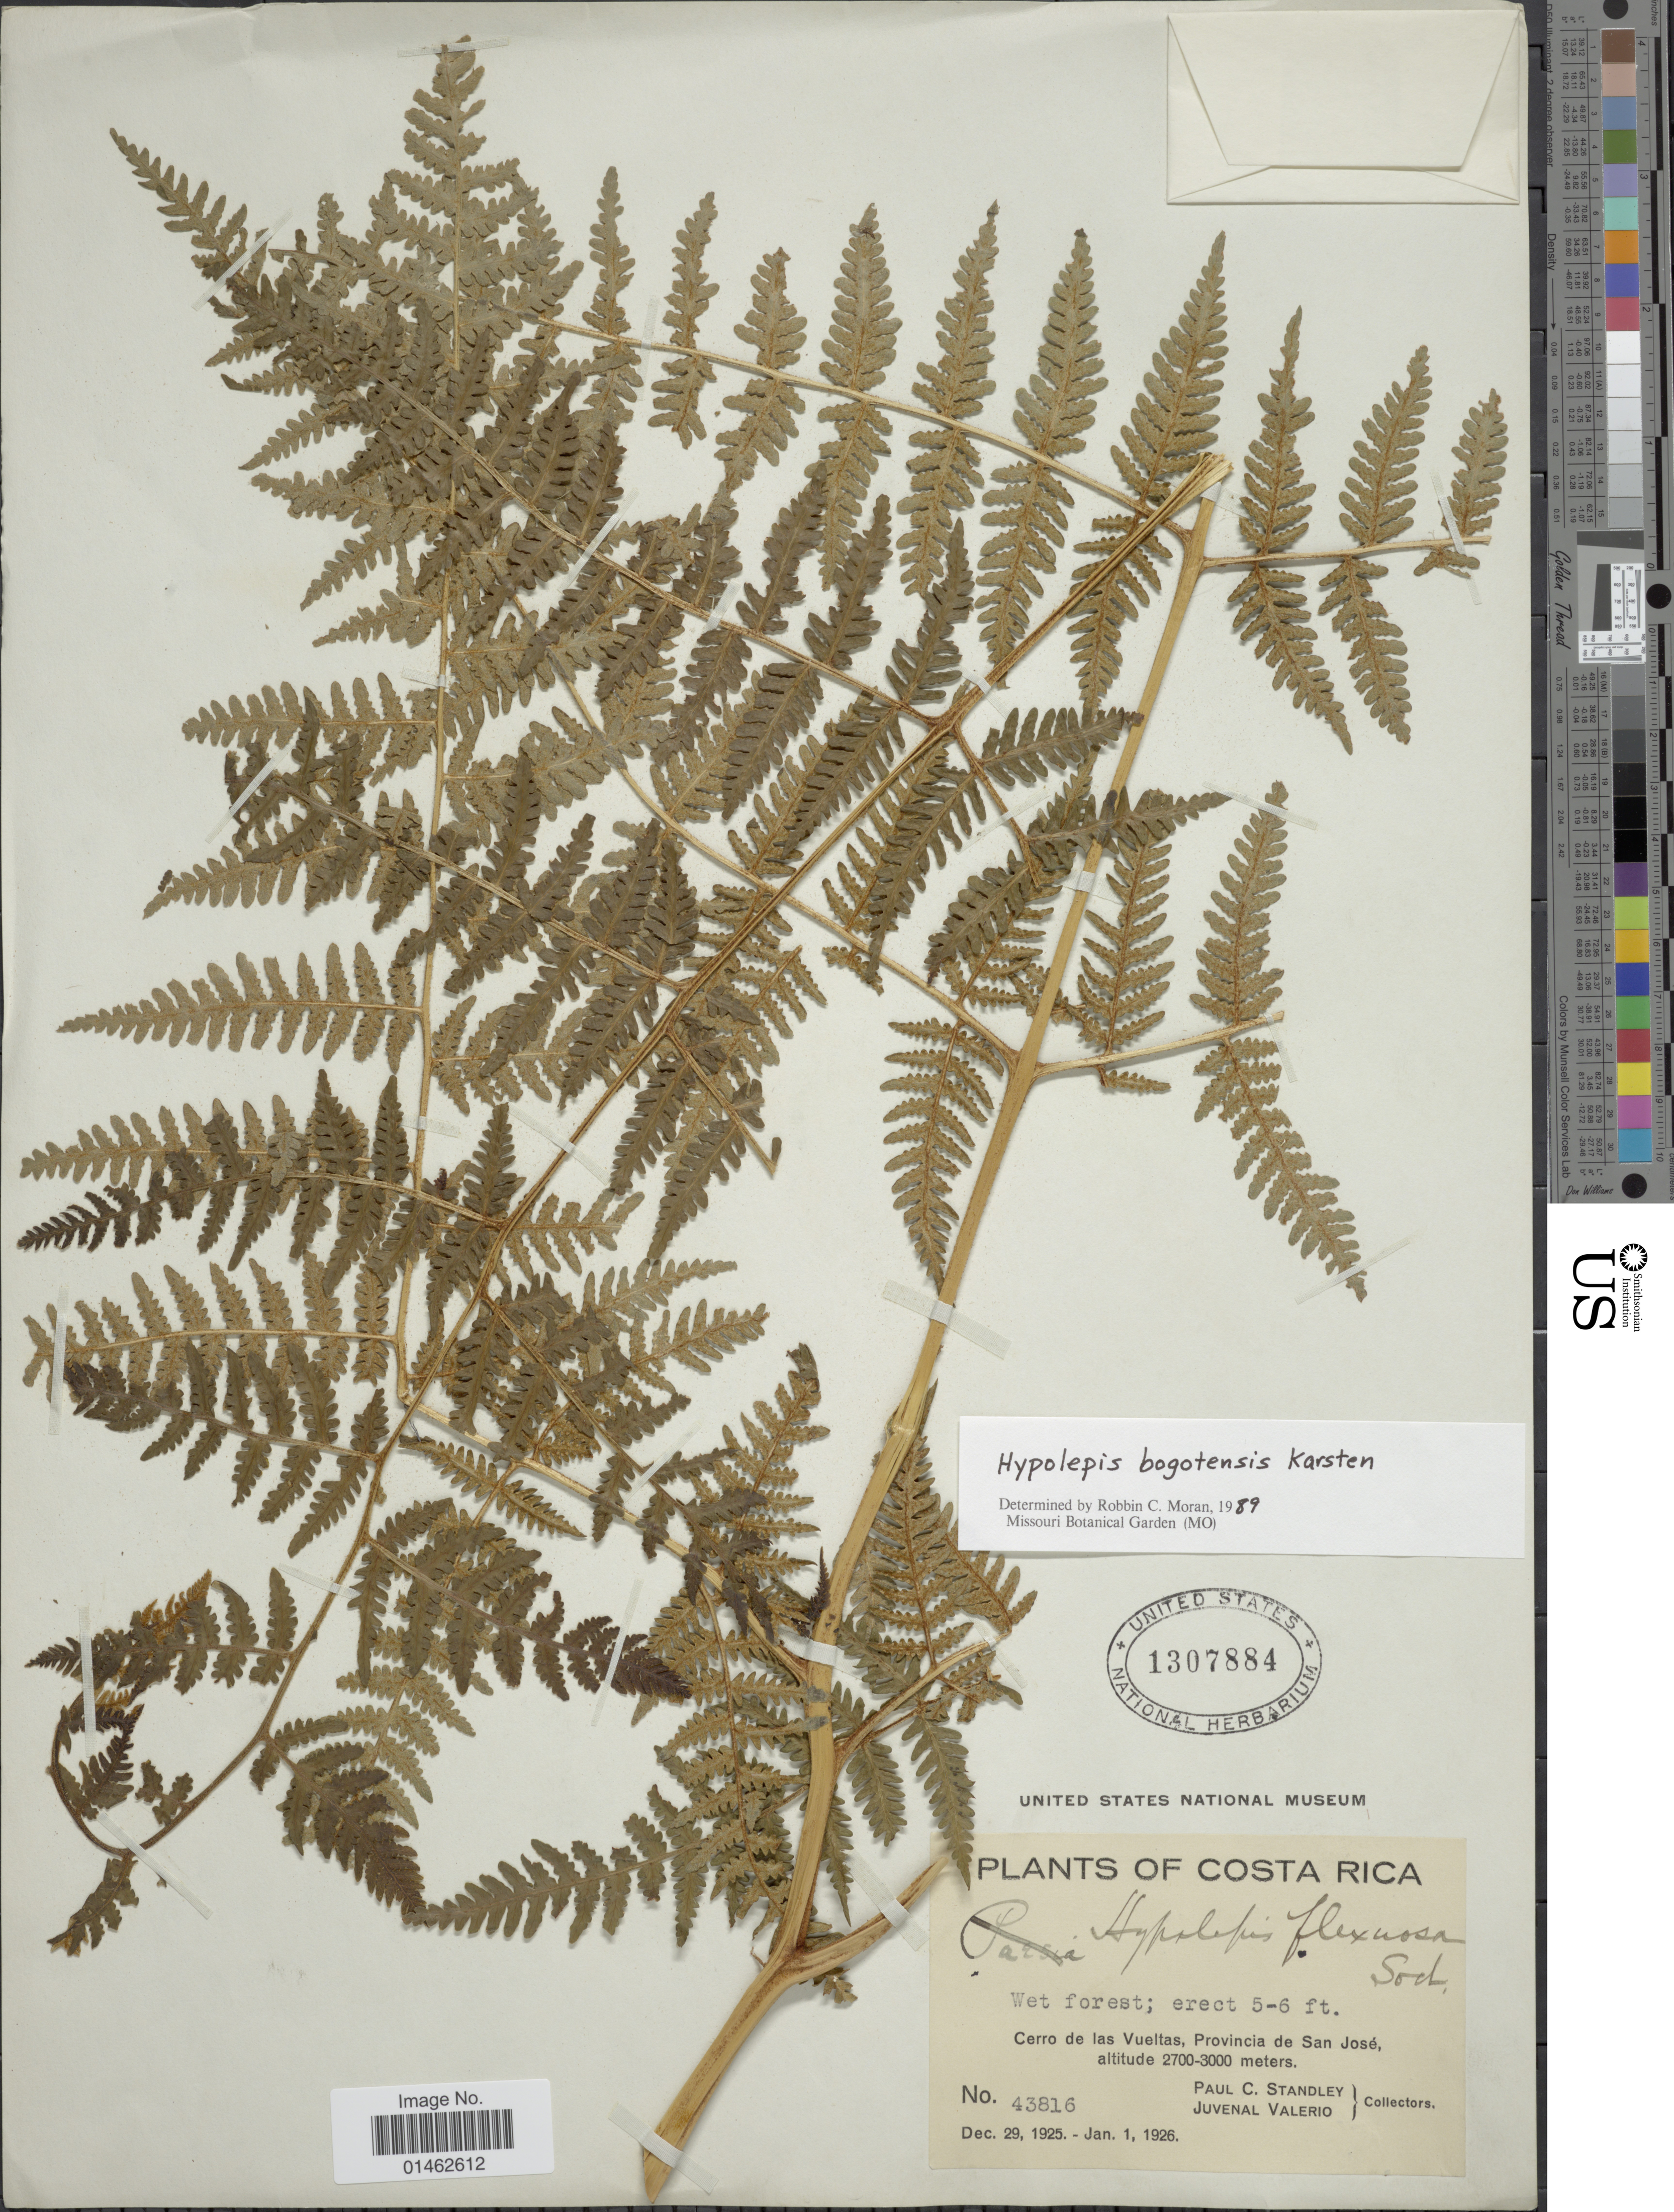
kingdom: Plantae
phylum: Tracheophyta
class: Polypodiopsida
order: Polypodiales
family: Dennstaedtiaceae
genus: Hypolepis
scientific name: Hypolepis bogotensis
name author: H. Karst.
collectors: P. C. Standley & J. Valerio R.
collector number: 43816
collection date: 1925-12-29/1926-01-01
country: Costa Rica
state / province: San José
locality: Cerro de las Vueltas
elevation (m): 2700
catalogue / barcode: US 1307884